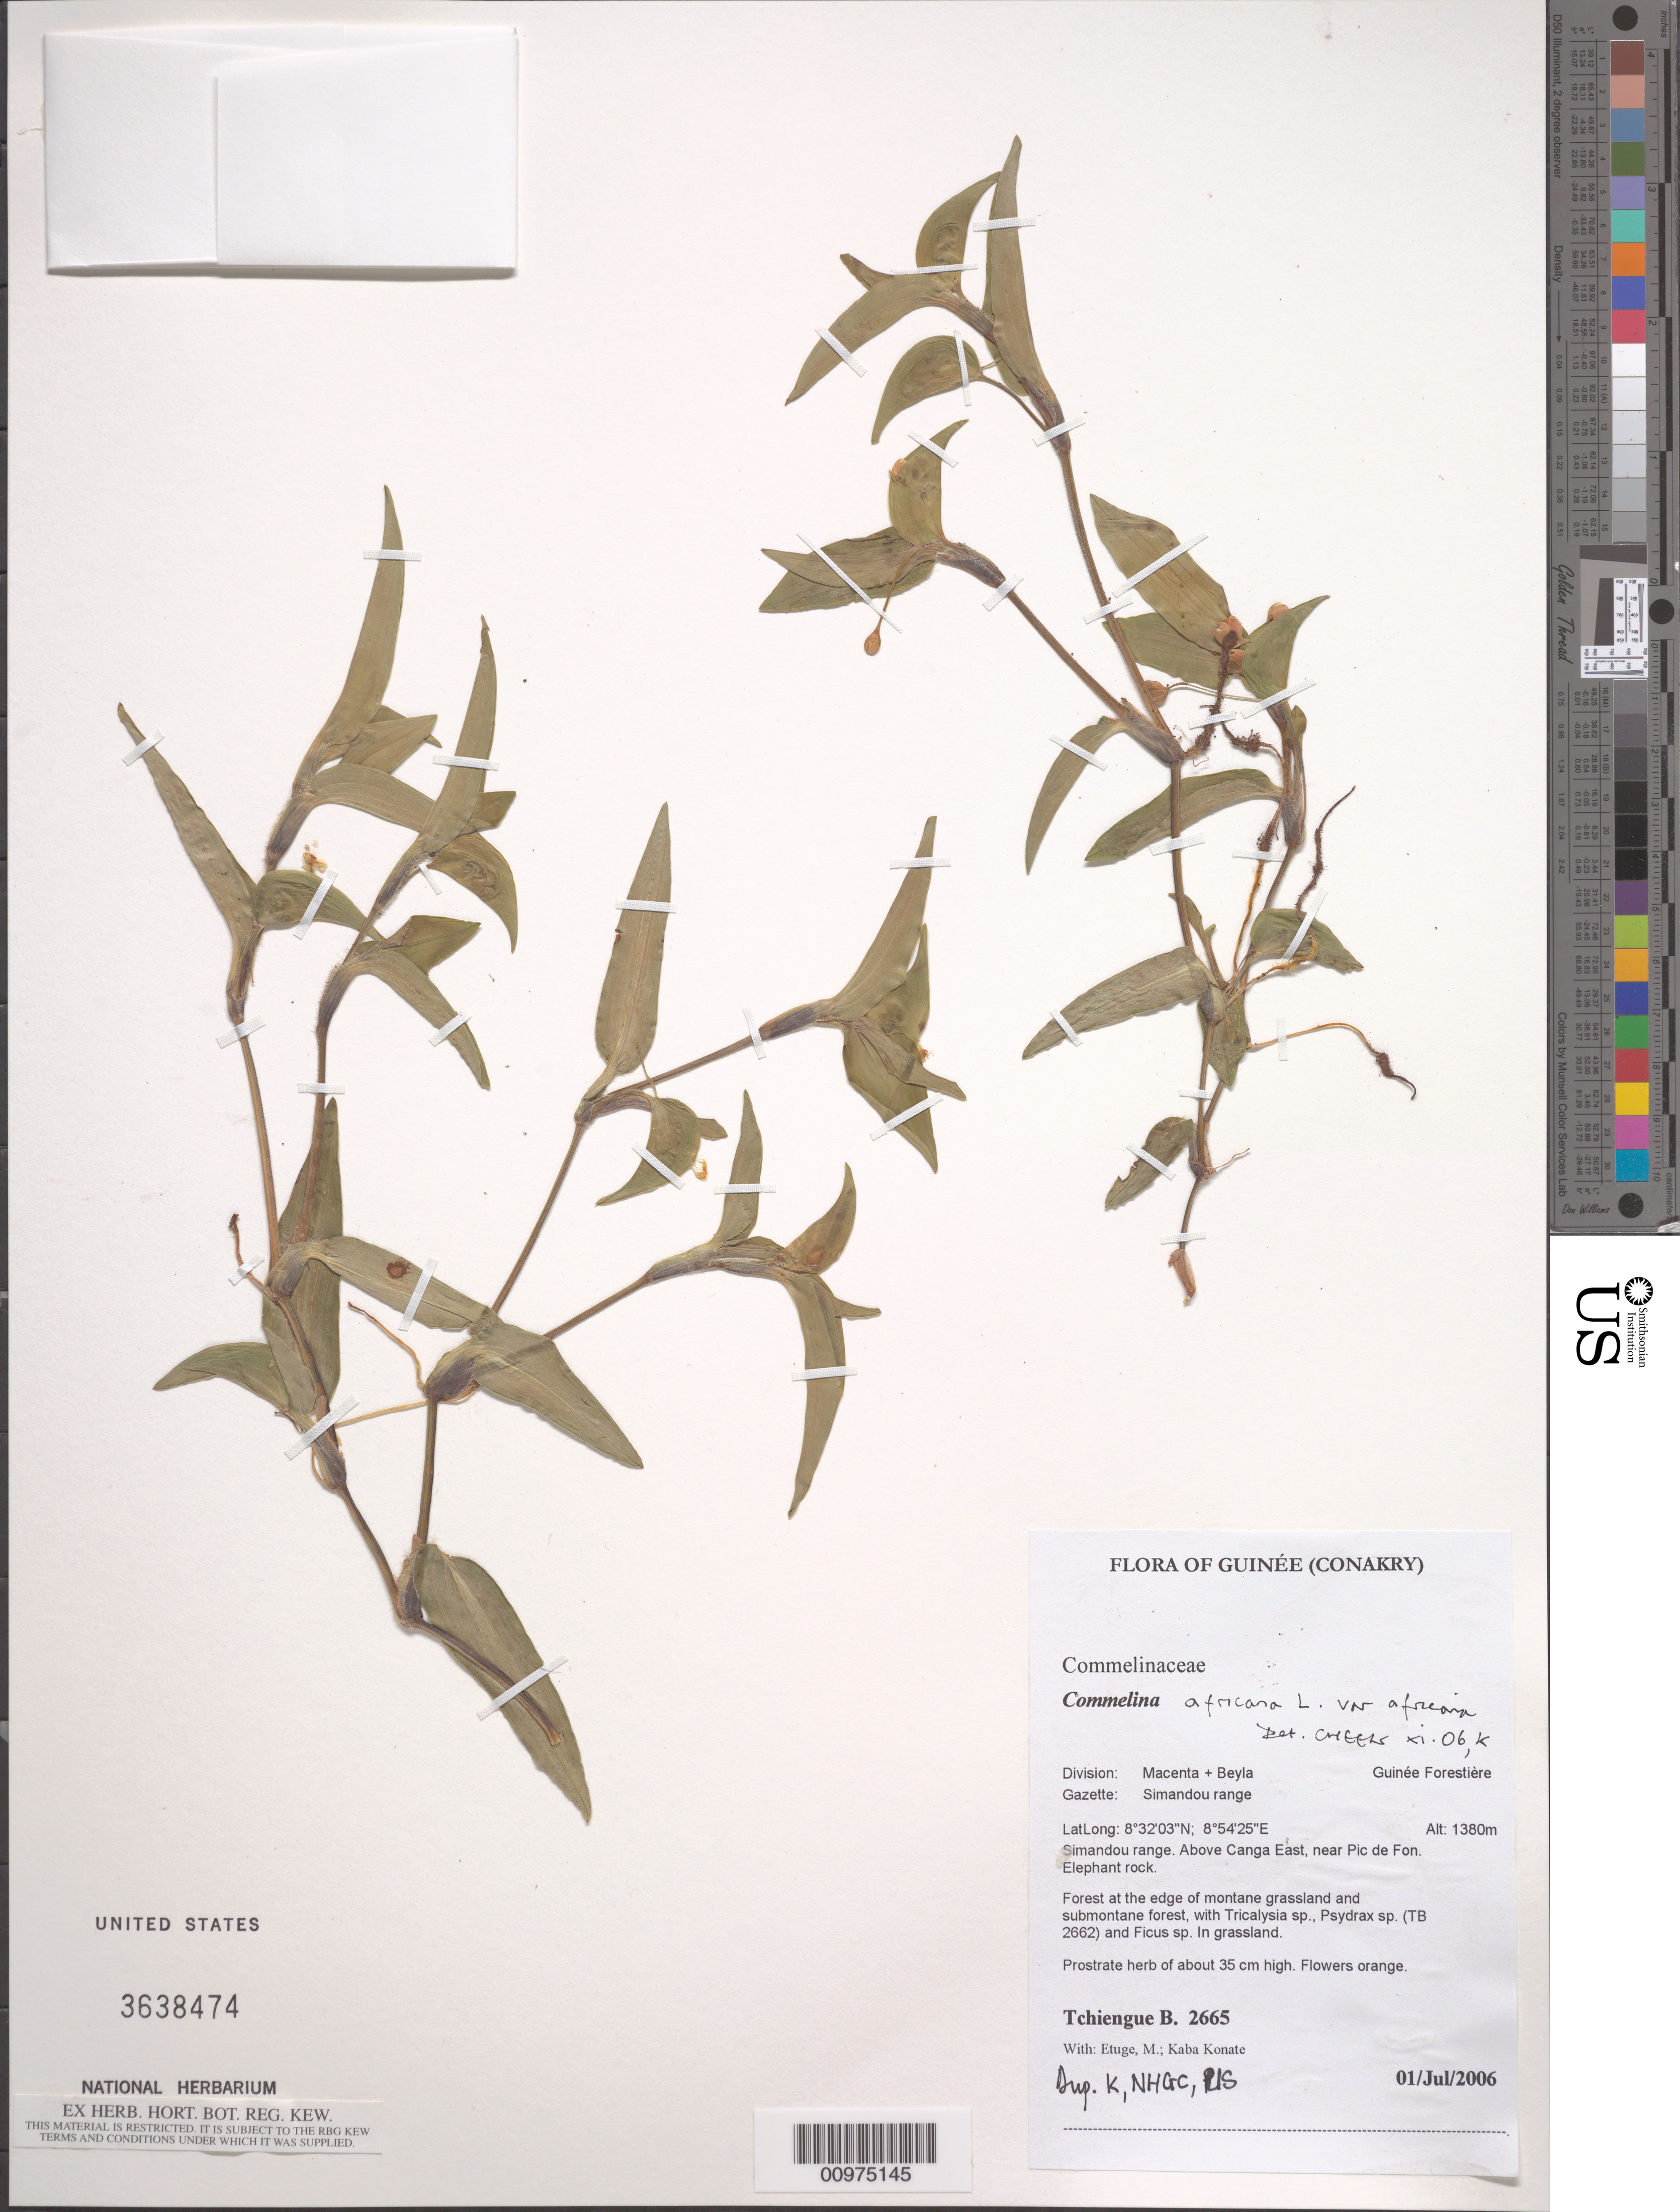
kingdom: Plantae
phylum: Tracheophyta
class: Liliopsida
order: Commelinales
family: Commelinaceae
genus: Commelina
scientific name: Commelina africana var. africana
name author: L.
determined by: Faden, Robert B., (US), Smithsonian Institution - National Museum of Natural History (UNITED STATES)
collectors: B. Tchiengue et al.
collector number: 2665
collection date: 2006-07-01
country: Guinea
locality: Macenta + Beyla. Guinée Forestière. Simandou range. Above Canga East, near Pic de Fon. Elephant rock.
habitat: Forest at the edge of montane grassland and submontane forest, with Tricalysia sp., Psydrax sp. (TB 2662) and Ficus sp. In grassland.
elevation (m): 1380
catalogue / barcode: US 3638474